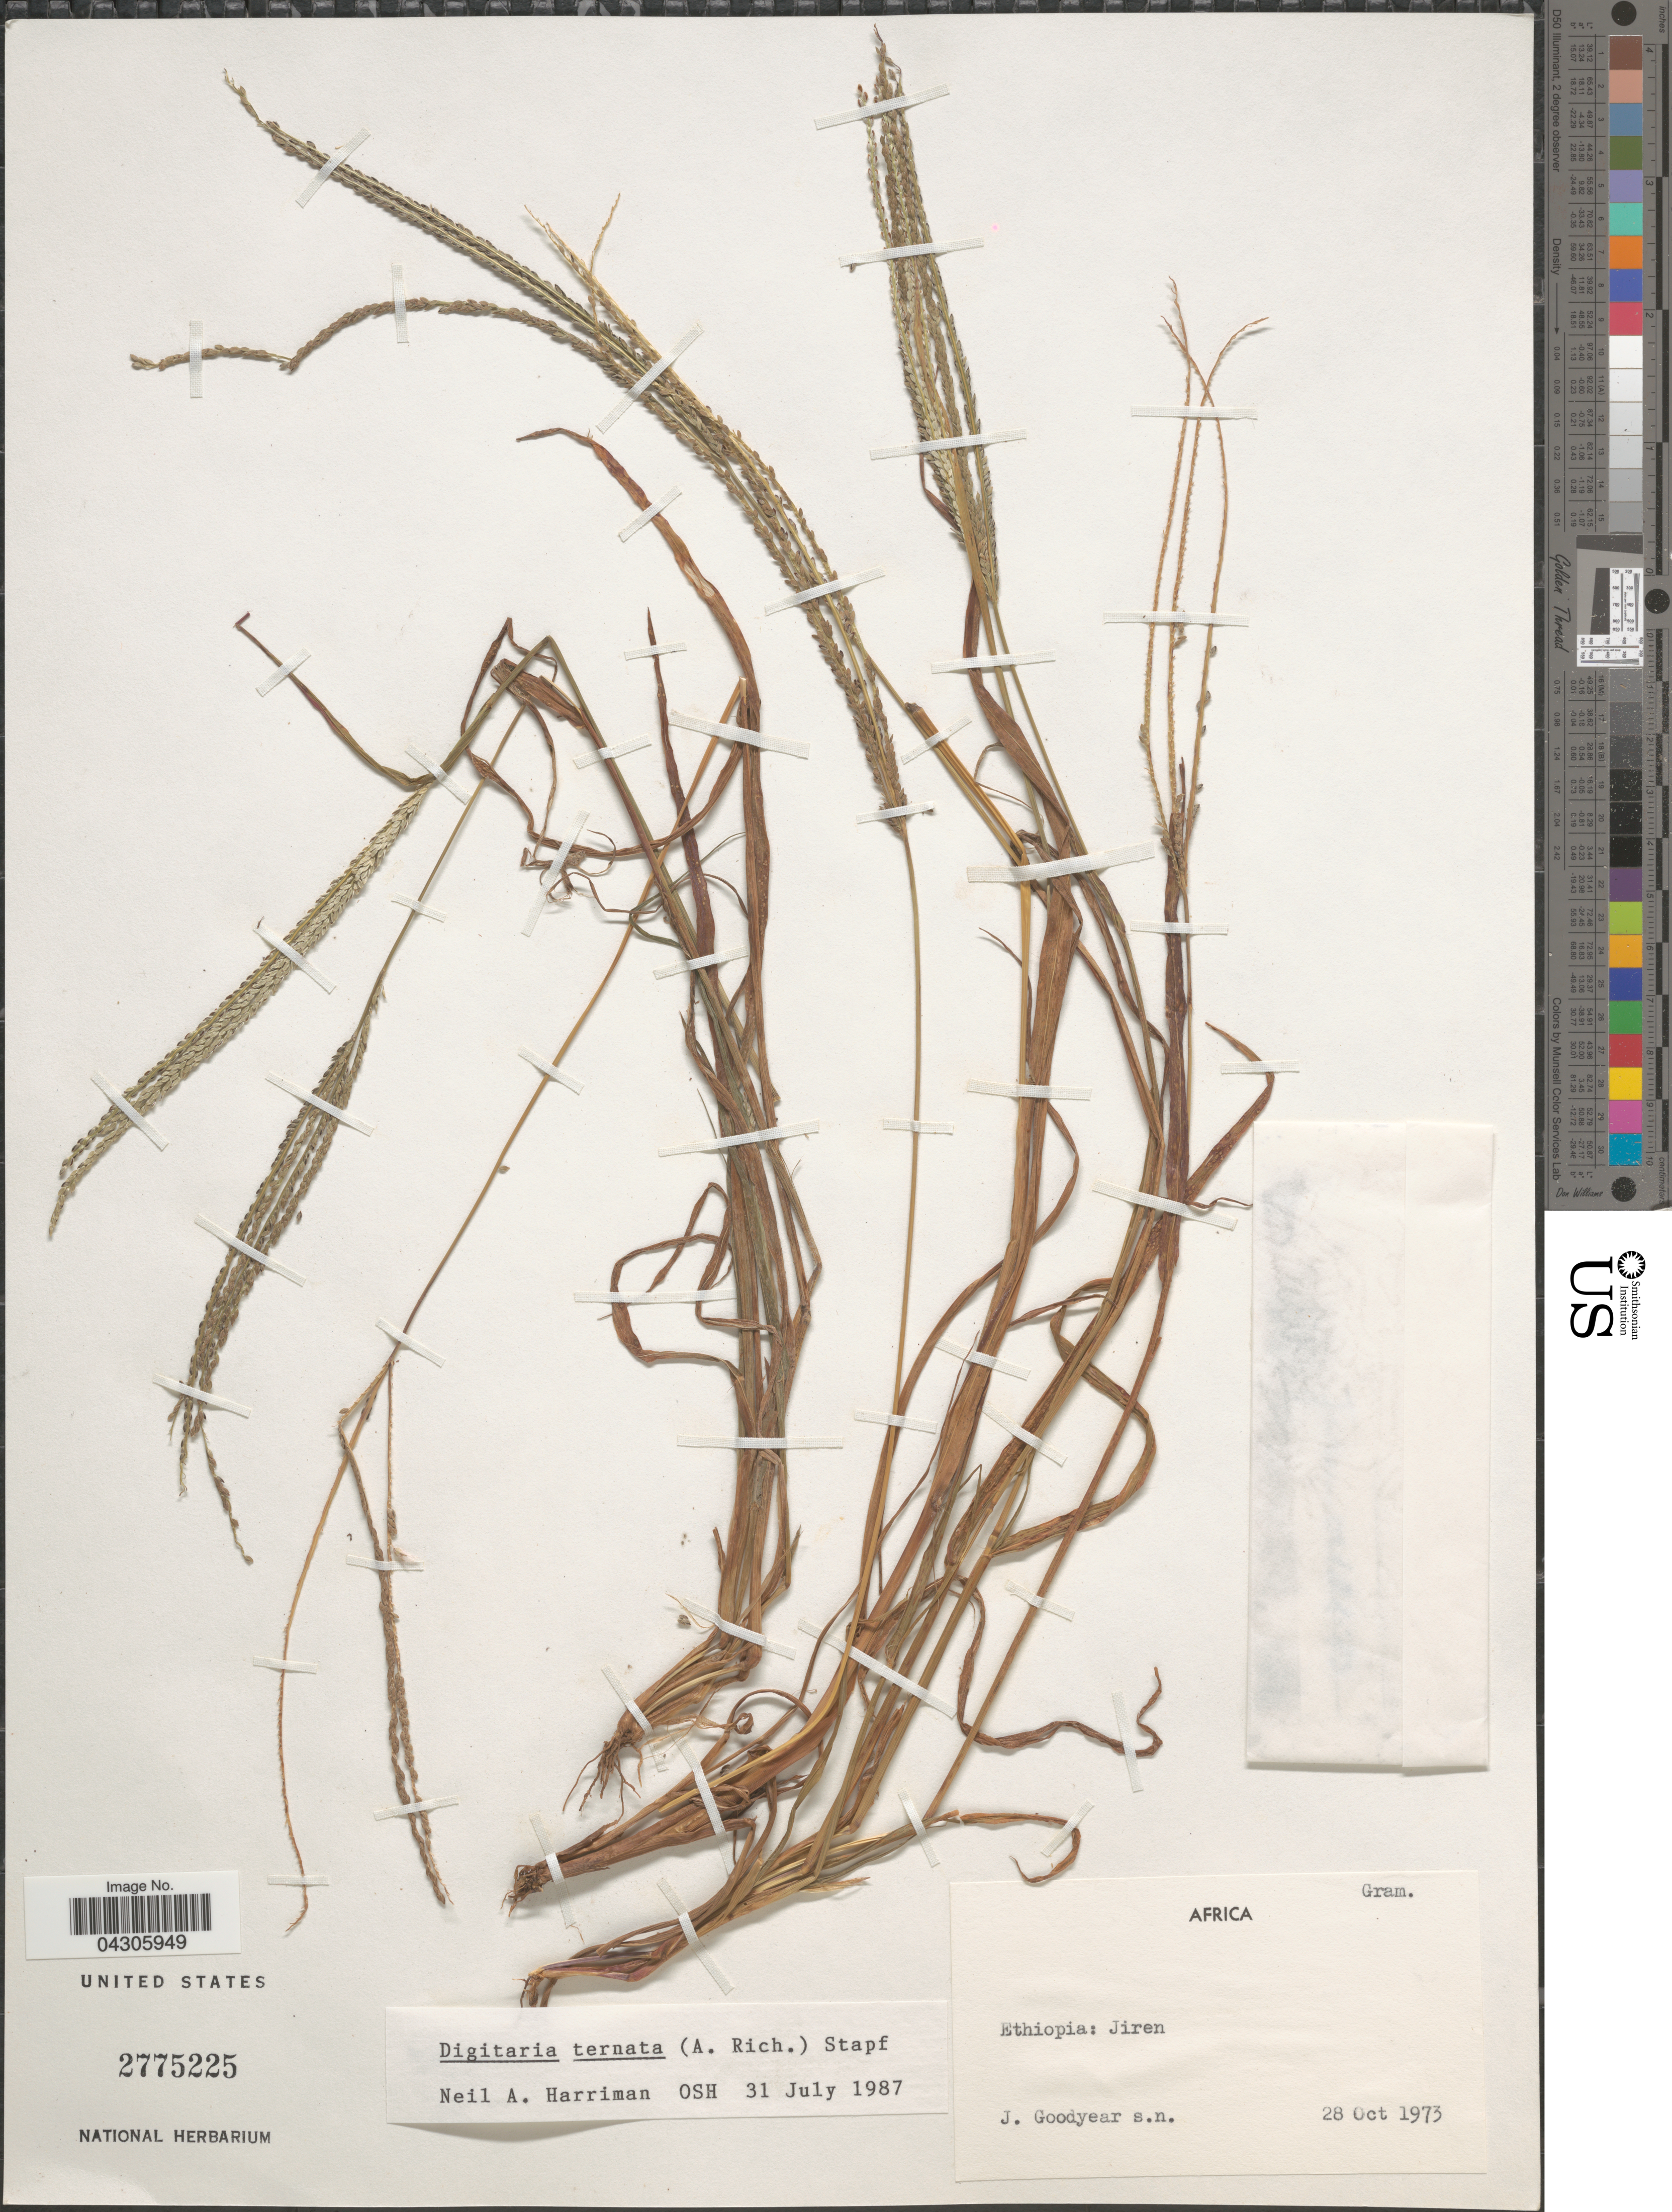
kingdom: Plantae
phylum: Tracheophyta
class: Liliopsida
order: Poales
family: Poaceae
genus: Digitaria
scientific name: Digitaria ternata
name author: (Hochr. ex A. Rich.) Stapf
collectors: J. Goodyear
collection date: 1973-10-28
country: Ethiopia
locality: Jiren.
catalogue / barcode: US 2775225